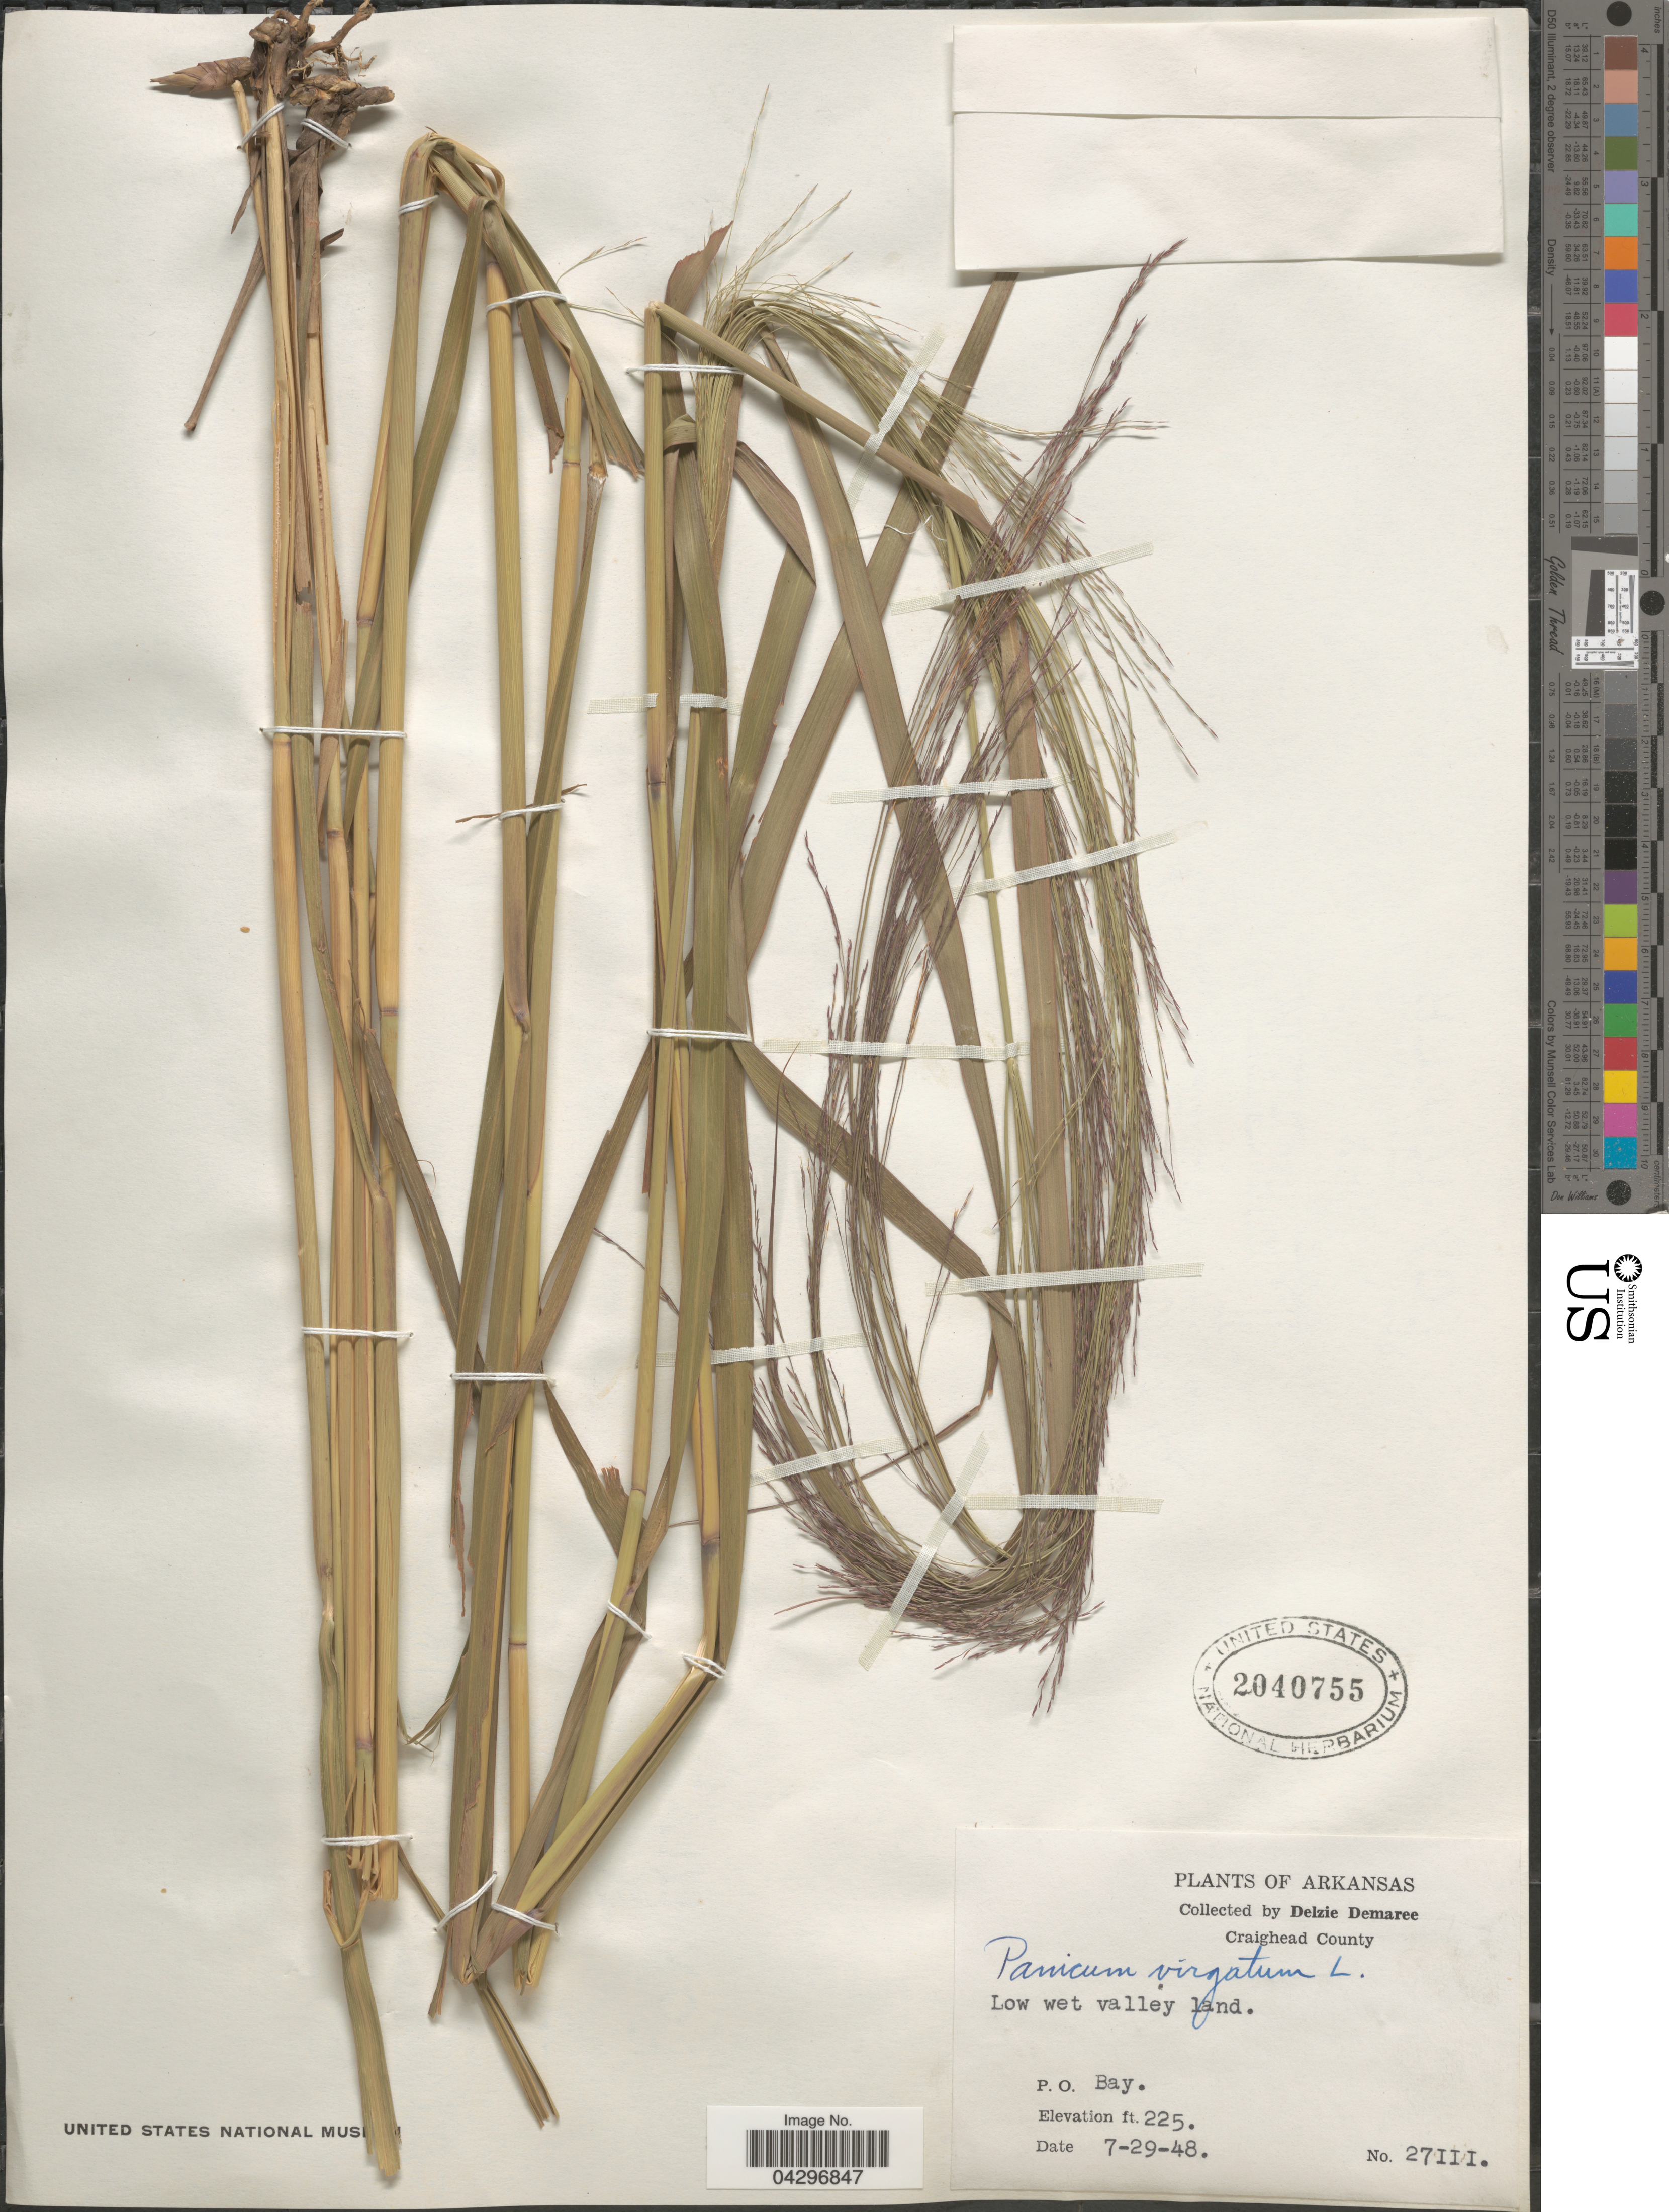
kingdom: Plantae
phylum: Tracheophyta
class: Liliopsida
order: Poales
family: Poaceae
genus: Panicum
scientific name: Panicum virgatum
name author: L.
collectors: D. Demaree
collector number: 27111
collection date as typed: Transcribed d/m/y: 29/7/48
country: United States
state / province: Arkansas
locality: Craighead County. P. O. Bay.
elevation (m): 69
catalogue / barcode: US 2040755